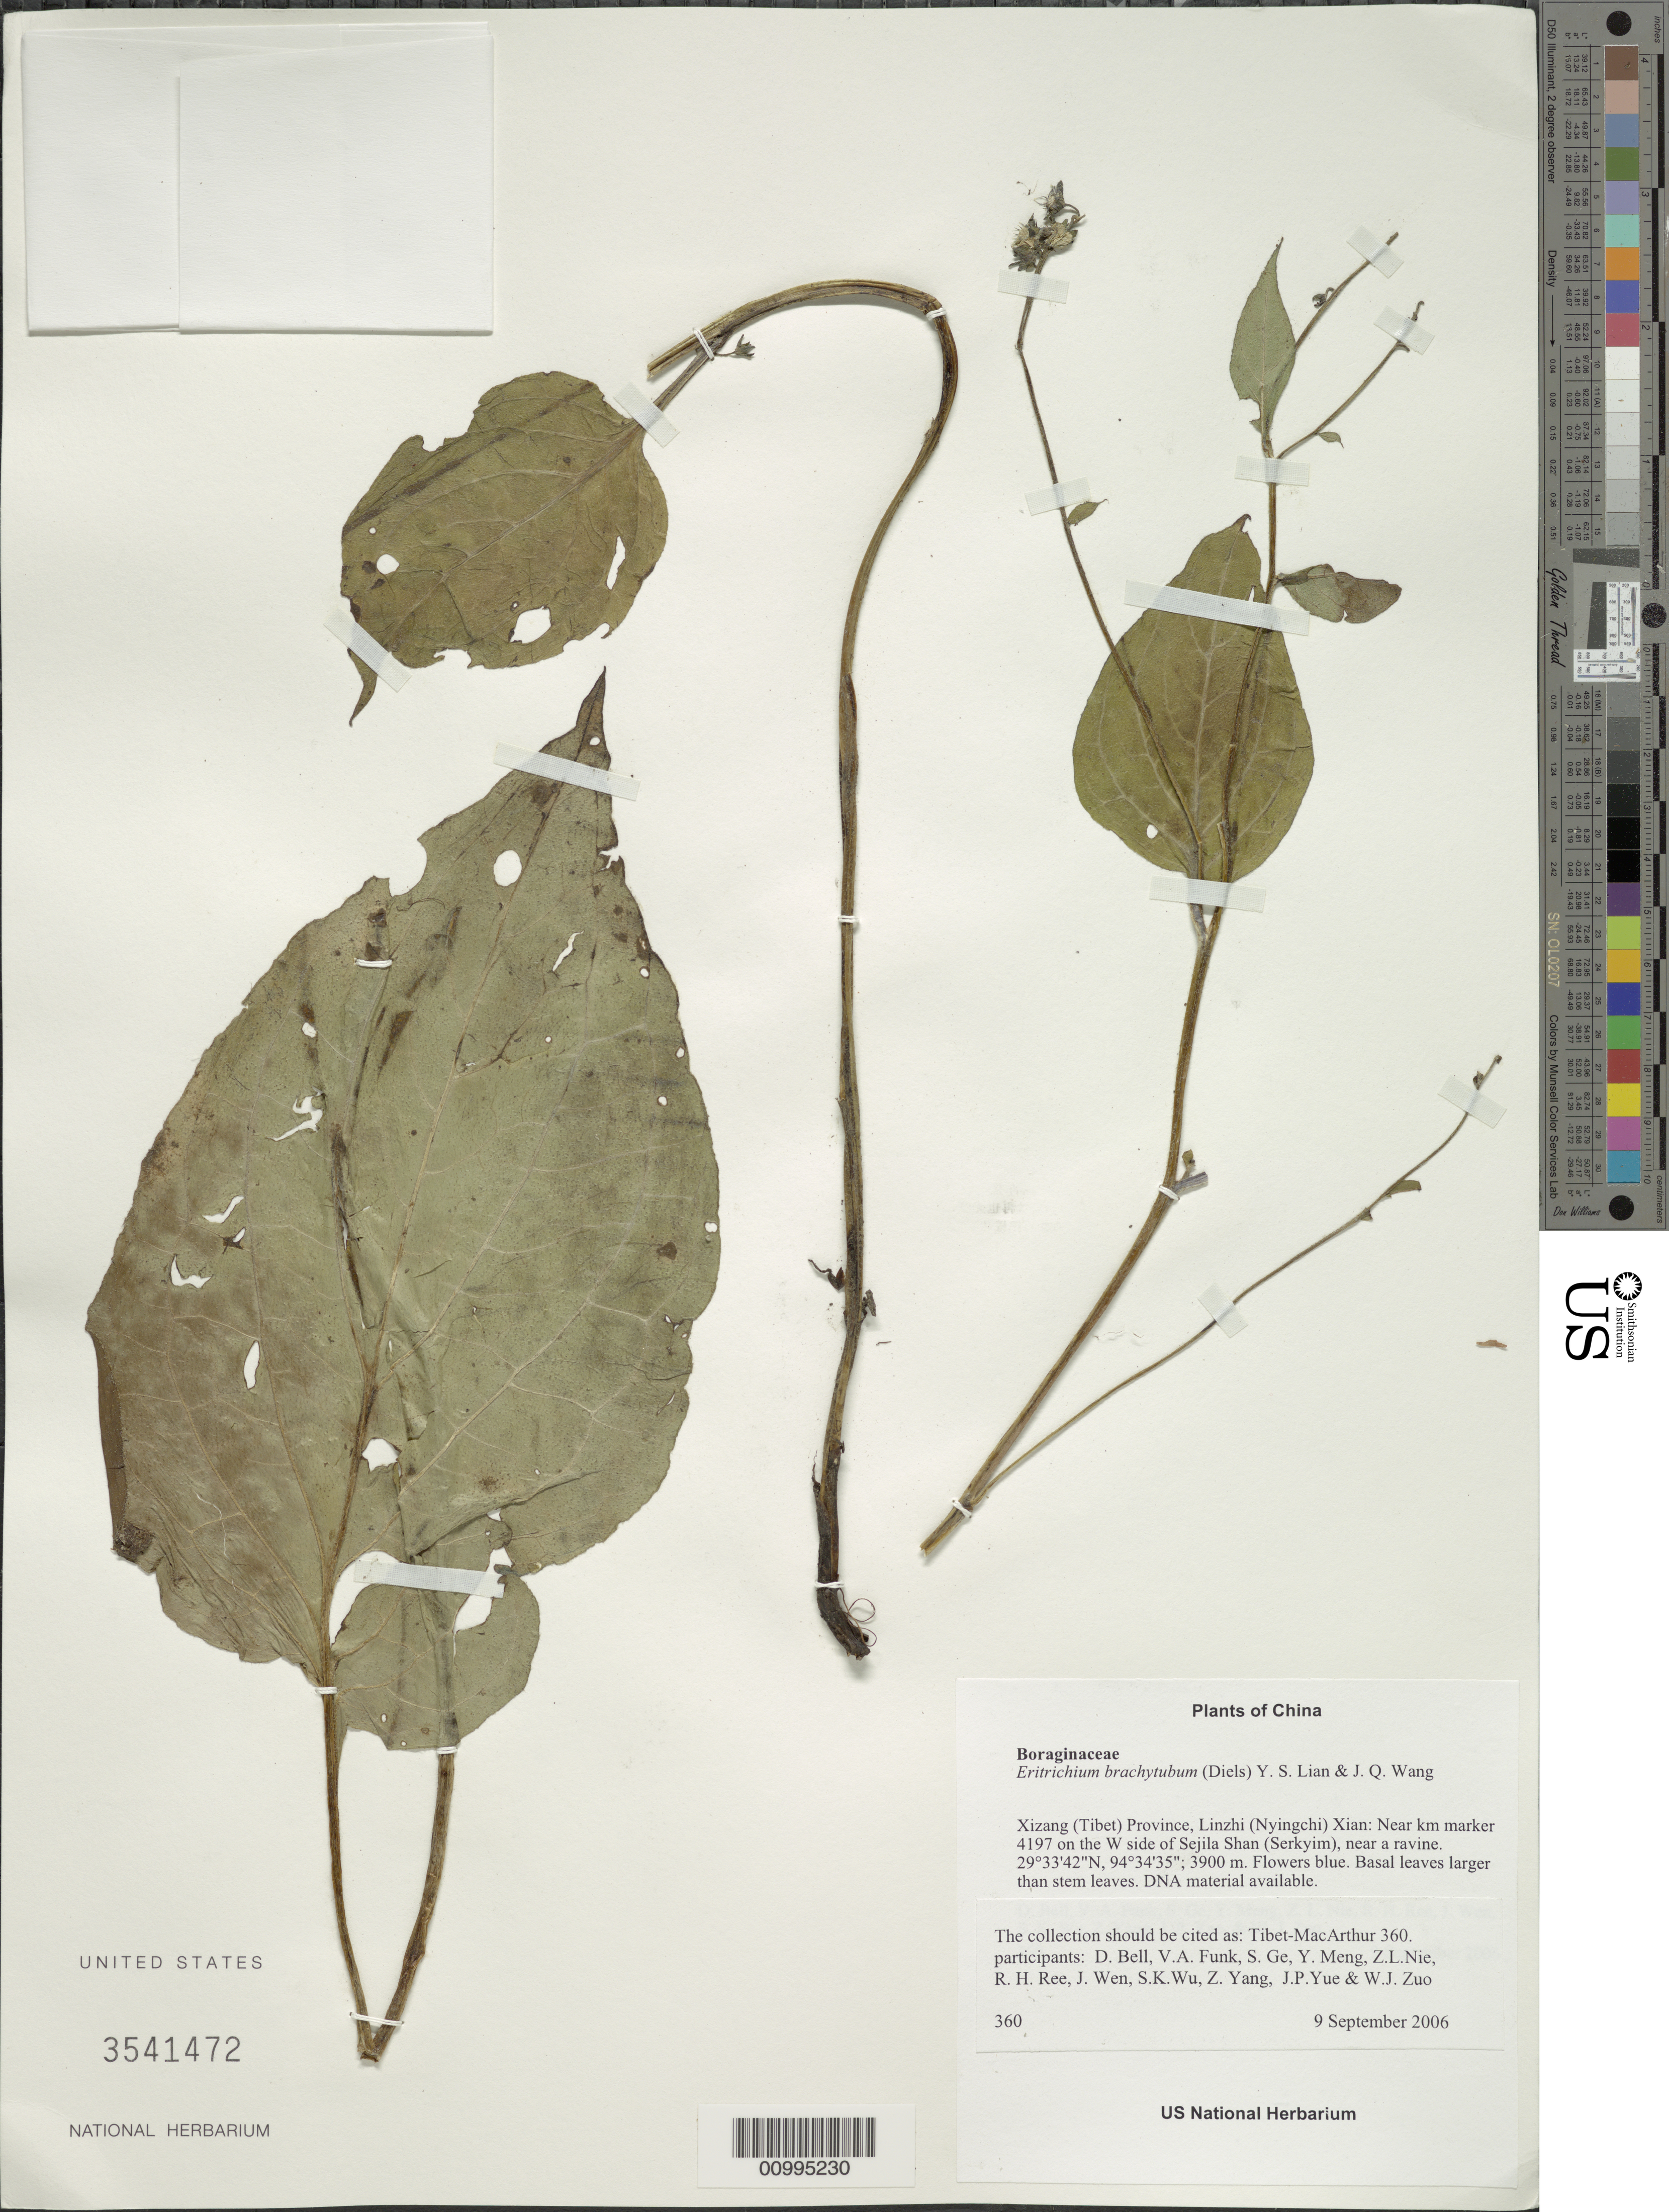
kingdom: Plantae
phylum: Tracheophyta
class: Magnoliopsida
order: Boraginales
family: Boraginaceae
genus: Eritrichium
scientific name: Eritrichium brachytubum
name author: (Diels) Y.S. Lian & J.Q. Wang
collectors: Tibet-MacArthur, D. A. Bell, V. Funk, S. Ge, Y. Meng, Z. Nie, R. Ree, J. Wen, S. K. Wu, Z. Yang, J. Yue & W. Zuo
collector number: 360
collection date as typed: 09 Sep 2006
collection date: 2006-09-09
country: China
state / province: Xizang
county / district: Linzhi (Nyingchi) Xian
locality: Near km marker 4197 on the W side of Sejila Shan (Serkyim), near a ravine.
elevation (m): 3900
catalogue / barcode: US 3541472